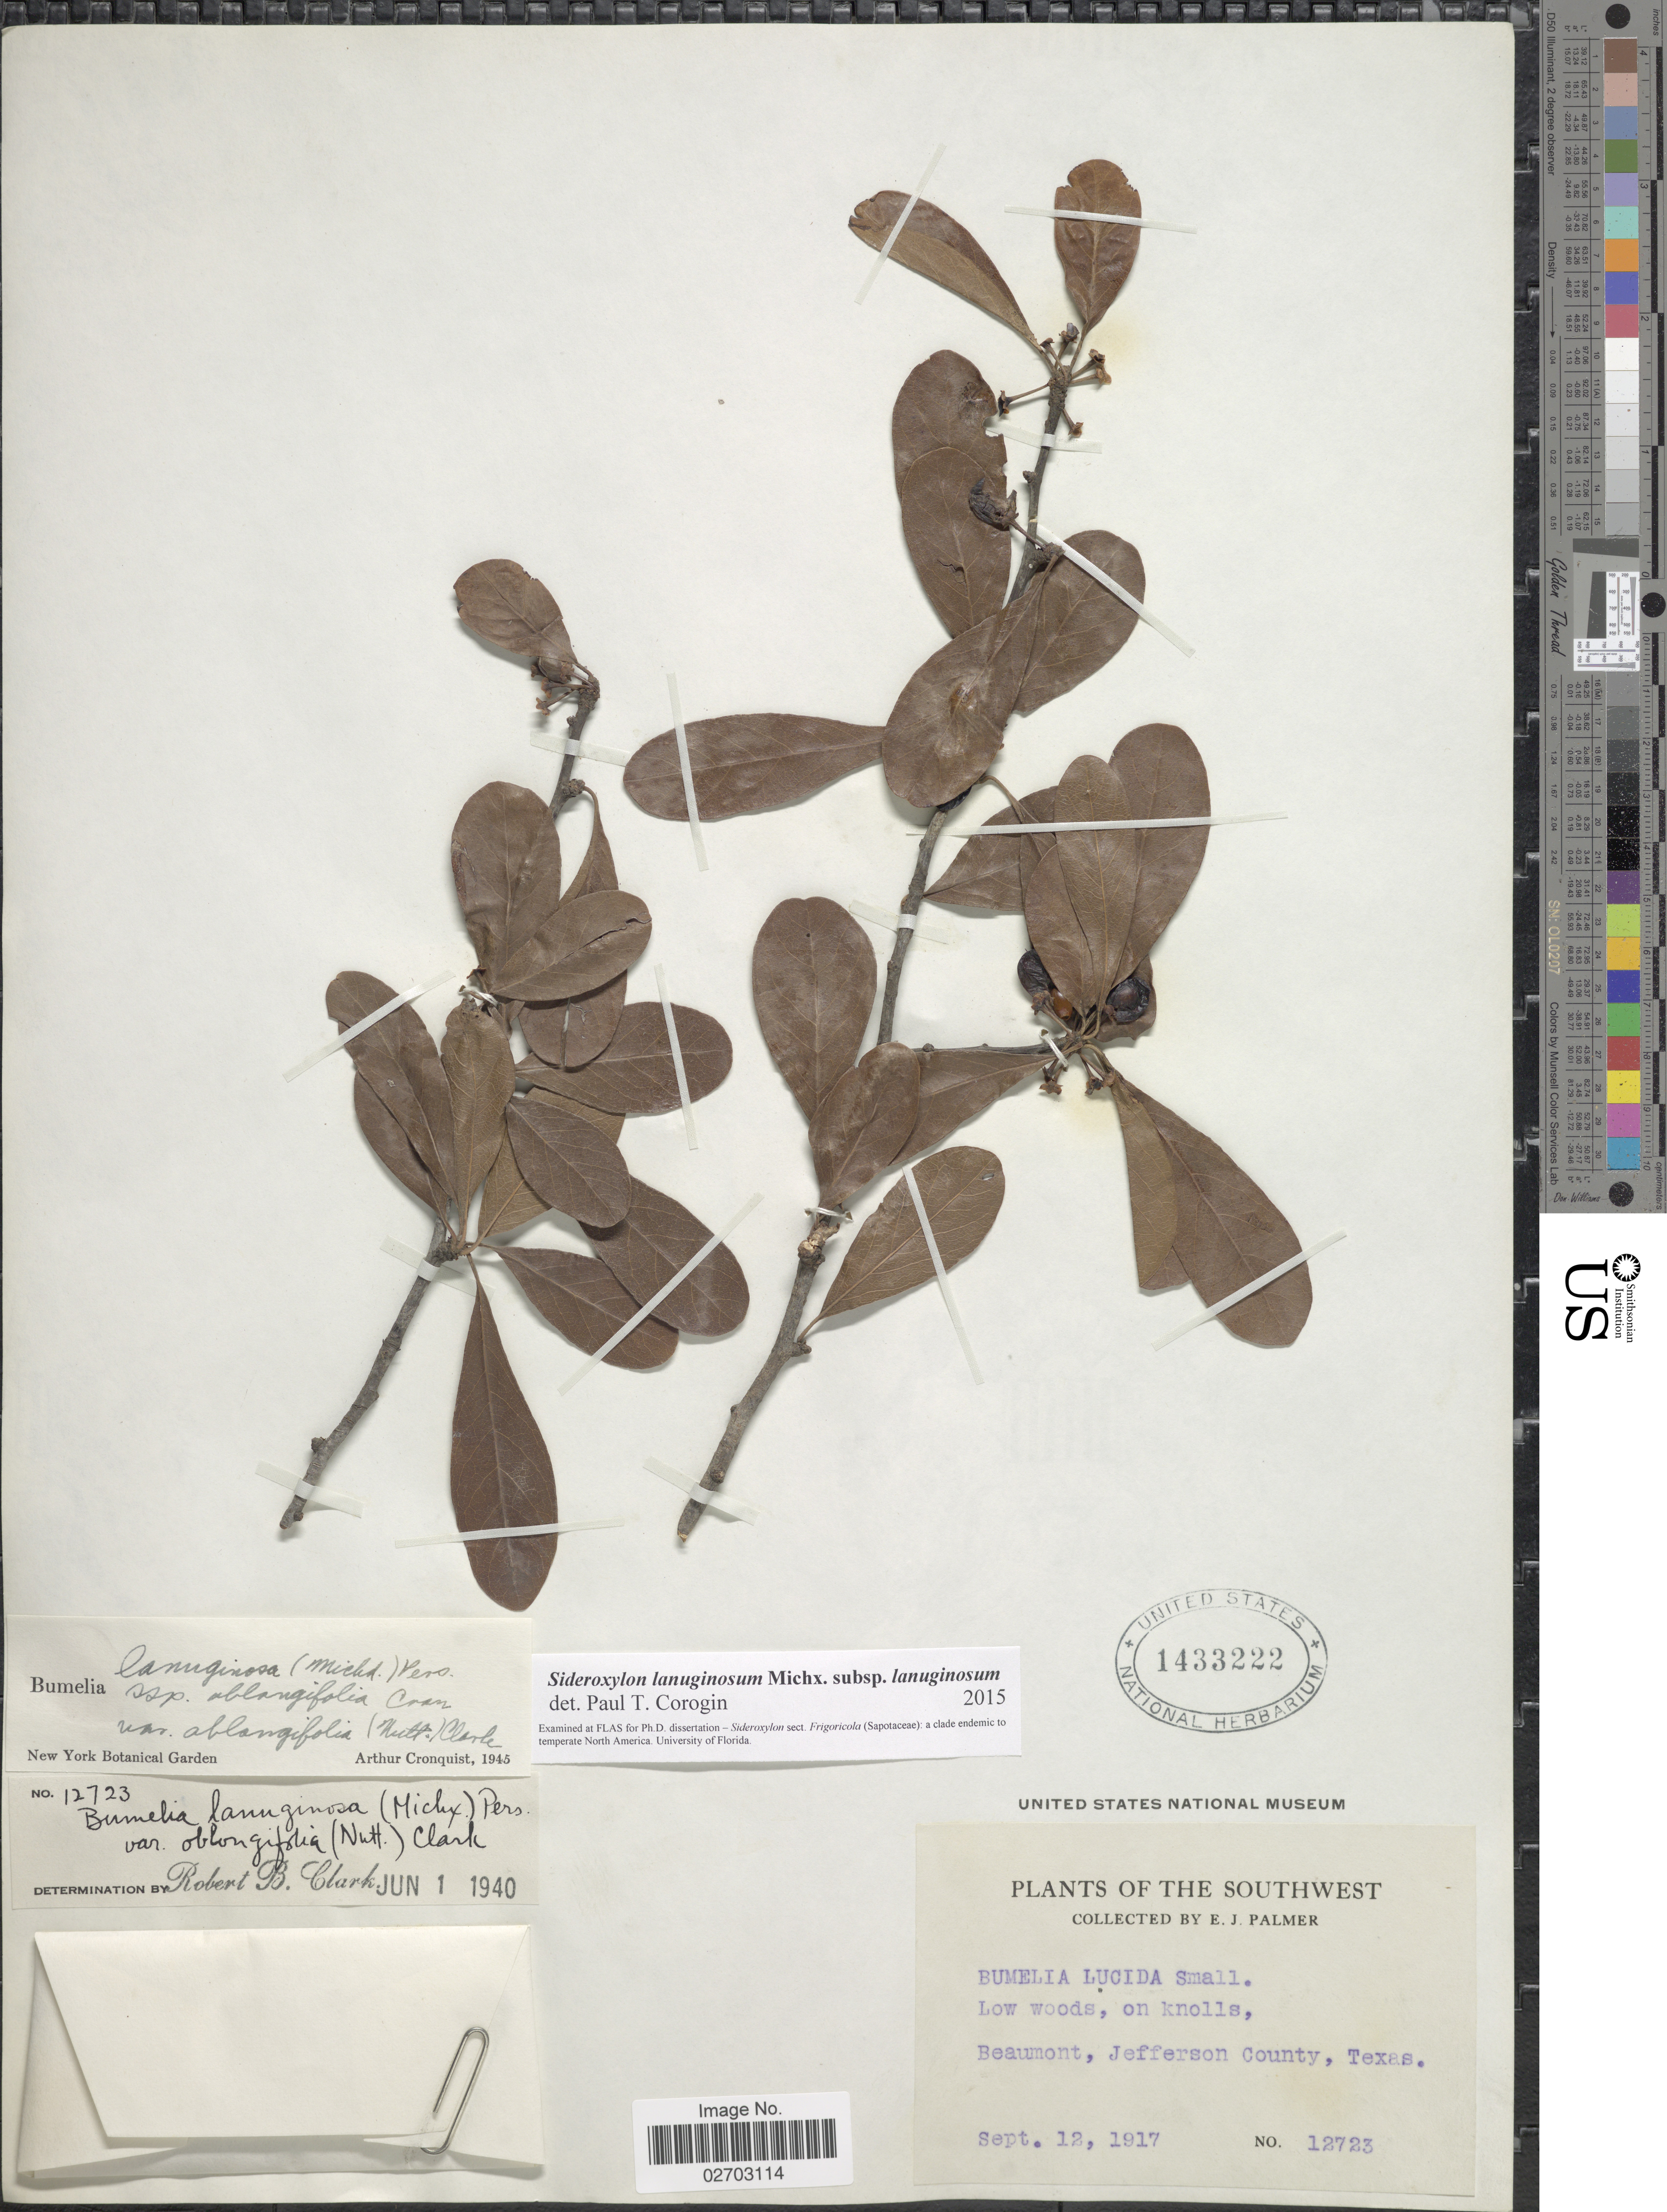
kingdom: Plantae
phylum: Tracheophyta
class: Magnoliopsida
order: Ericales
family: Sapotaceae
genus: Sideroxylon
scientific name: Sideroxylon lanuginosum subsp. lanuginosum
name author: Michx.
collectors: E. J. Palmer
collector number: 12723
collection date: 1917-09-12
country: United States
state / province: Texas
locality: Southwest, Beaumont, Jefferson County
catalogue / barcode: US 1433222